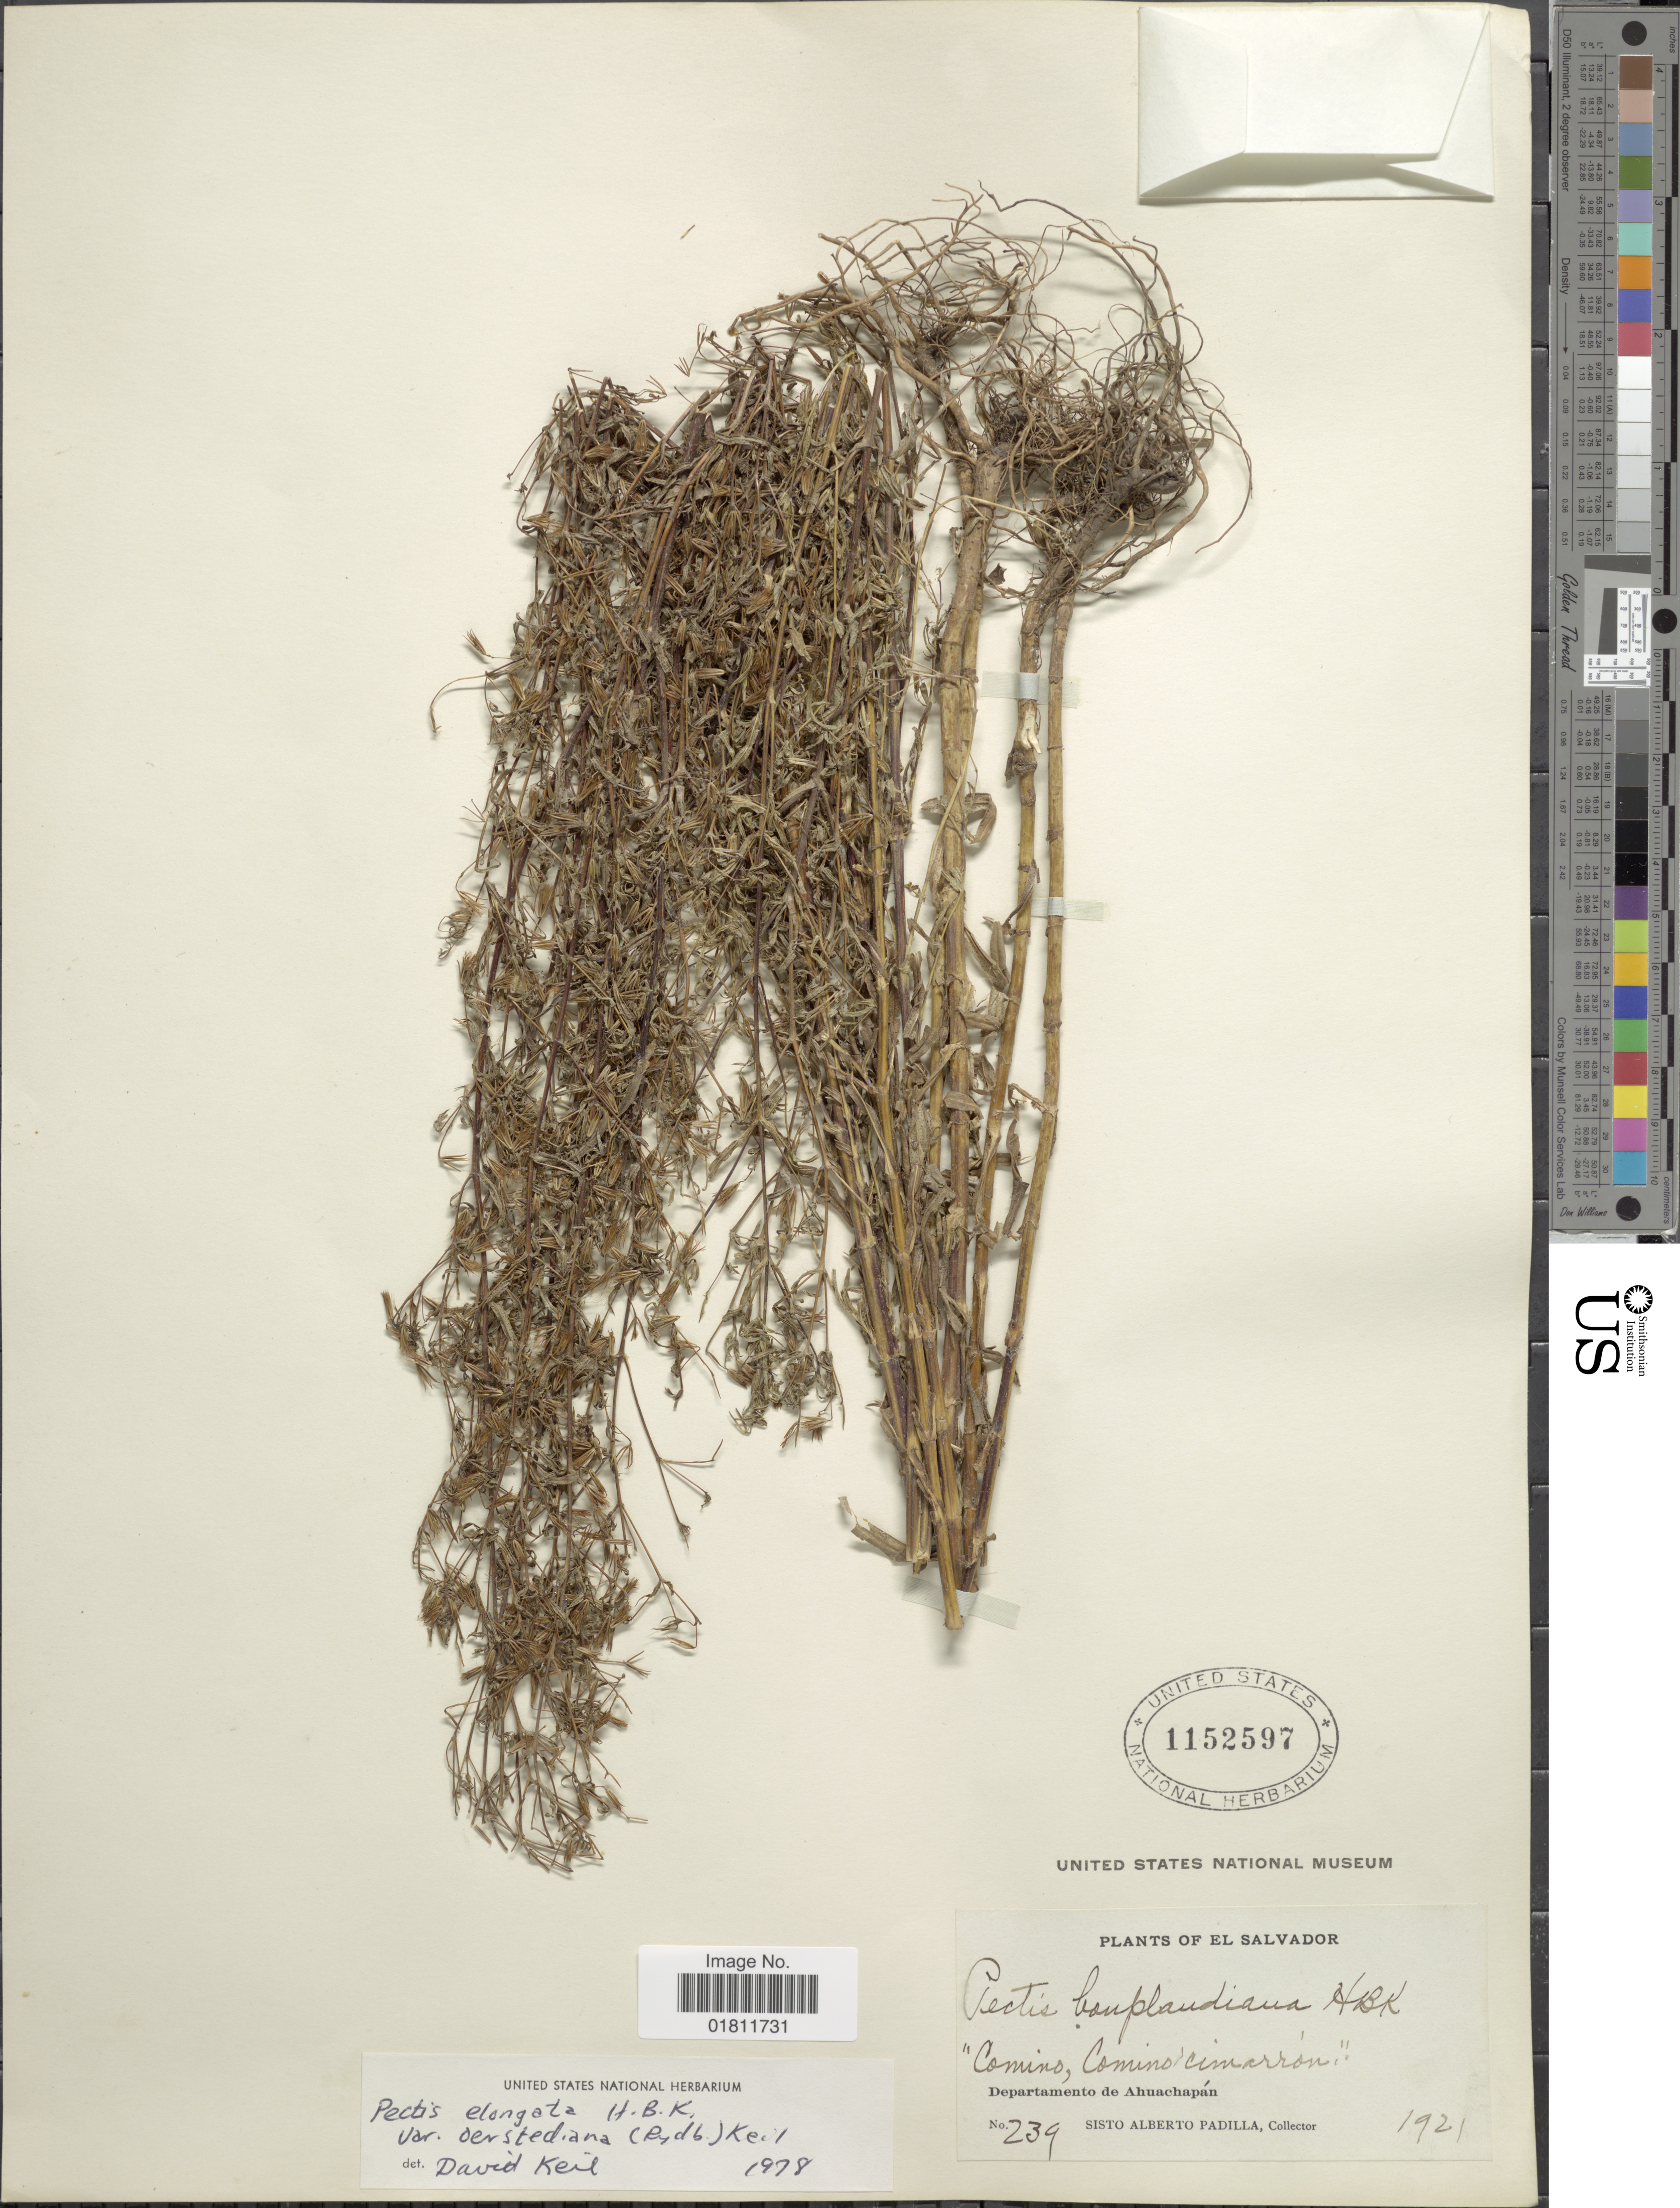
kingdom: Plantae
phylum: Tracheophyta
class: Magnoliopsida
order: Asterales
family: Asteraceae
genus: Pectis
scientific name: Pectis elongata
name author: Kunth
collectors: S. A. Padilla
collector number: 239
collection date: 1921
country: El Salvador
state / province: Ahuachapan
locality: Departamento de Ahuachapan.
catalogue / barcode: US 1152597